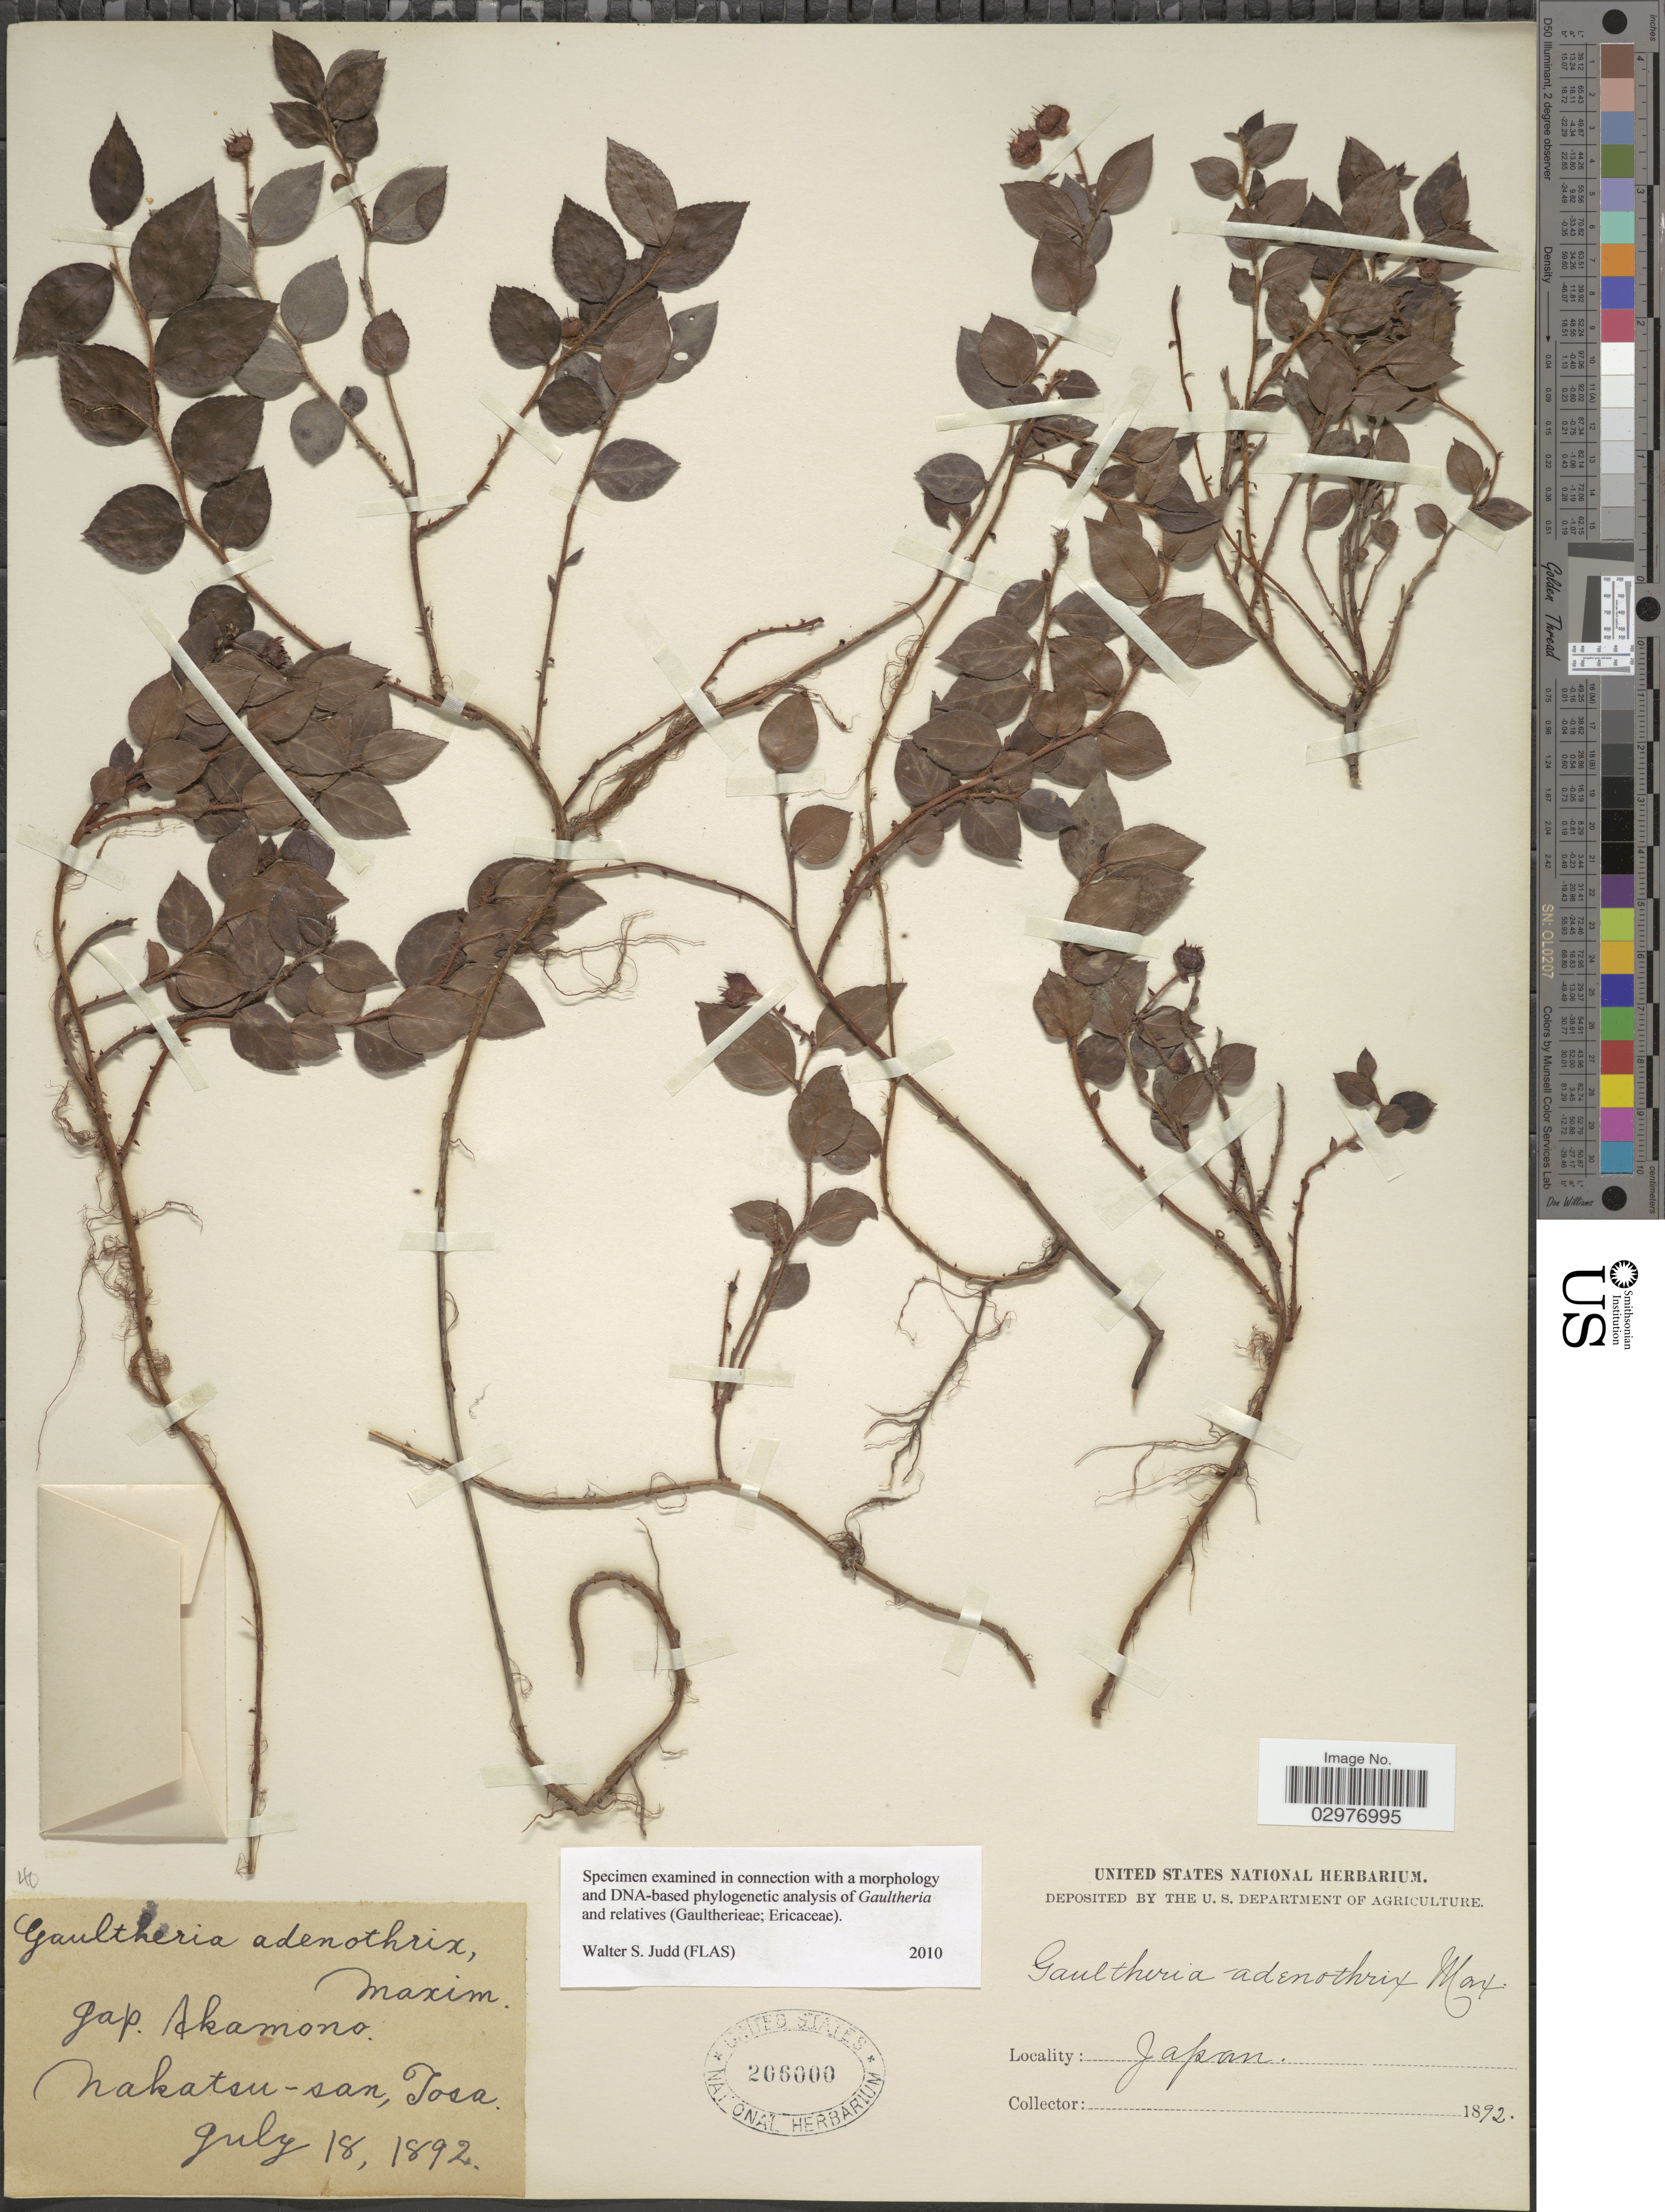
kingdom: Plantae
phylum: Tracheophyta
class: Magnoliopsida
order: Ericales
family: Ericaceae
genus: Gaultheria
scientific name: Gaultheria adenothrix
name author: (Miq.) Maxim.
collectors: ex herb. United States National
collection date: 1892-07-18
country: Japan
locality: Nakatsu-san, Tosa.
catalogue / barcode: US 206000